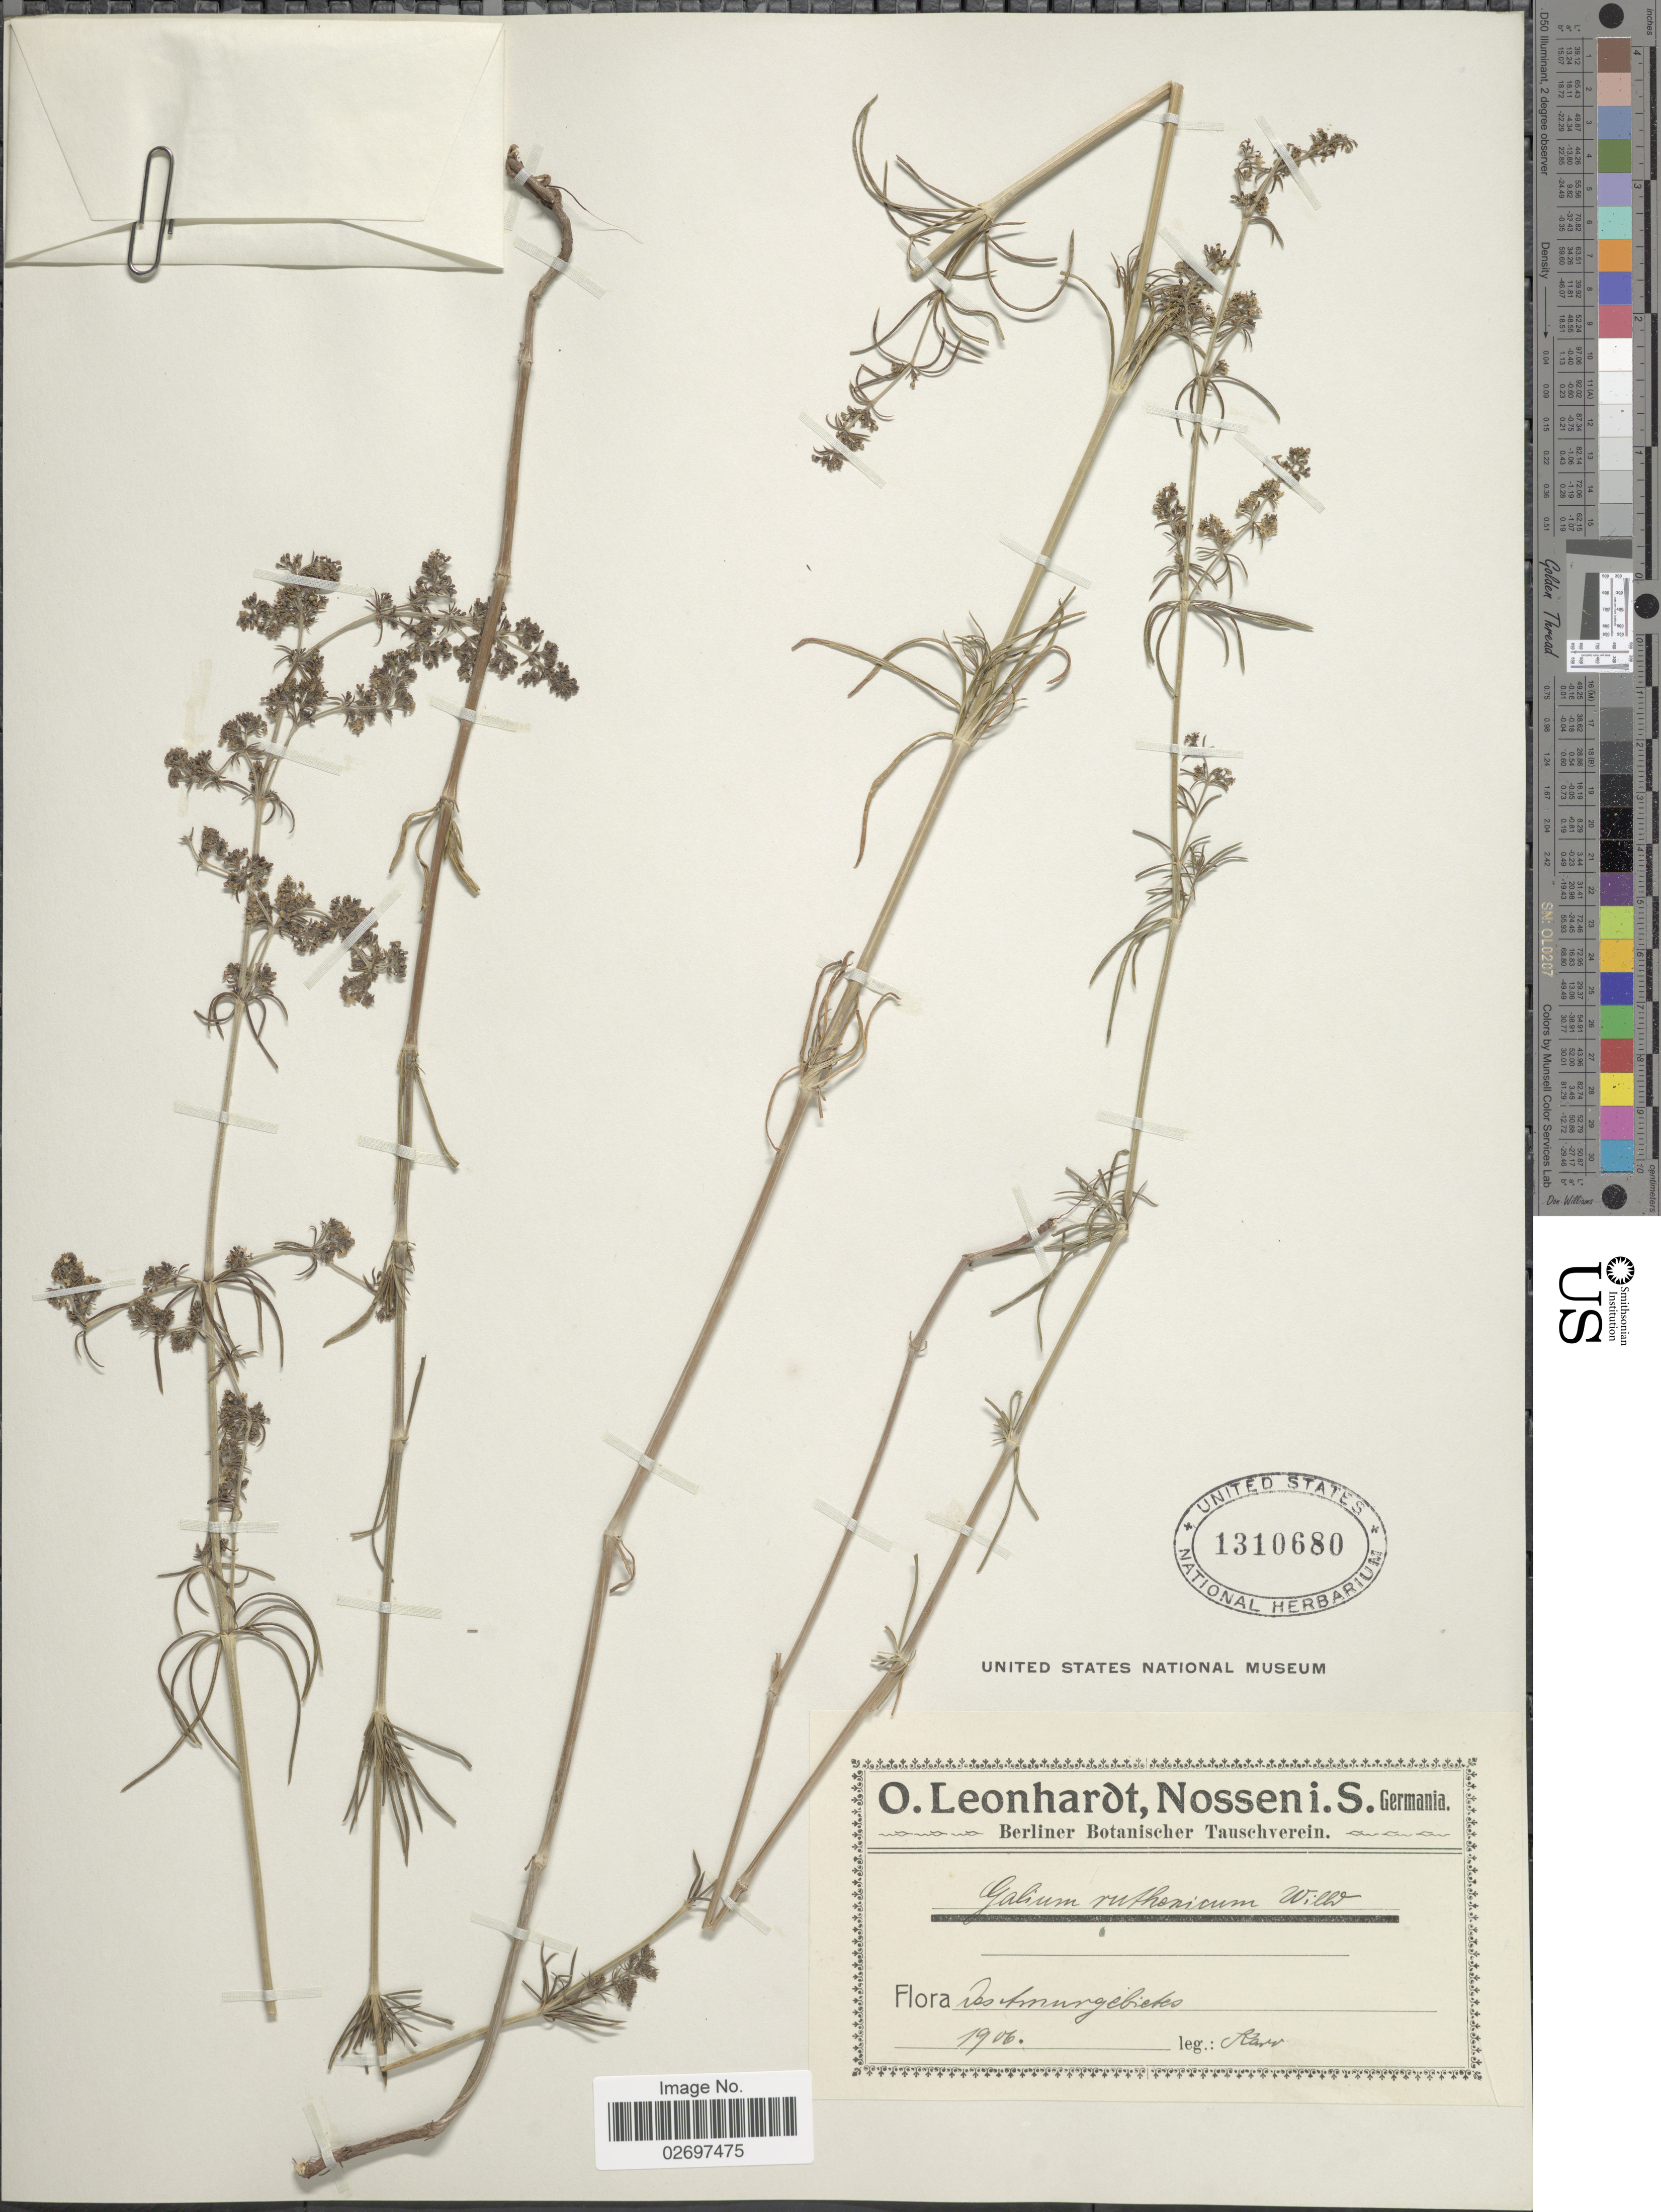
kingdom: Plantae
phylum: Tracheophyta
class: Magnoliopsida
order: Gentianales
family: Rubiaceae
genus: Galium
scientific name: Galium ruthenicum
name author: Willd.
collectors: Karo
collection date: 1906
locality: Vestmungebietes [interpreted]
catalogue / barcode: US 1310680